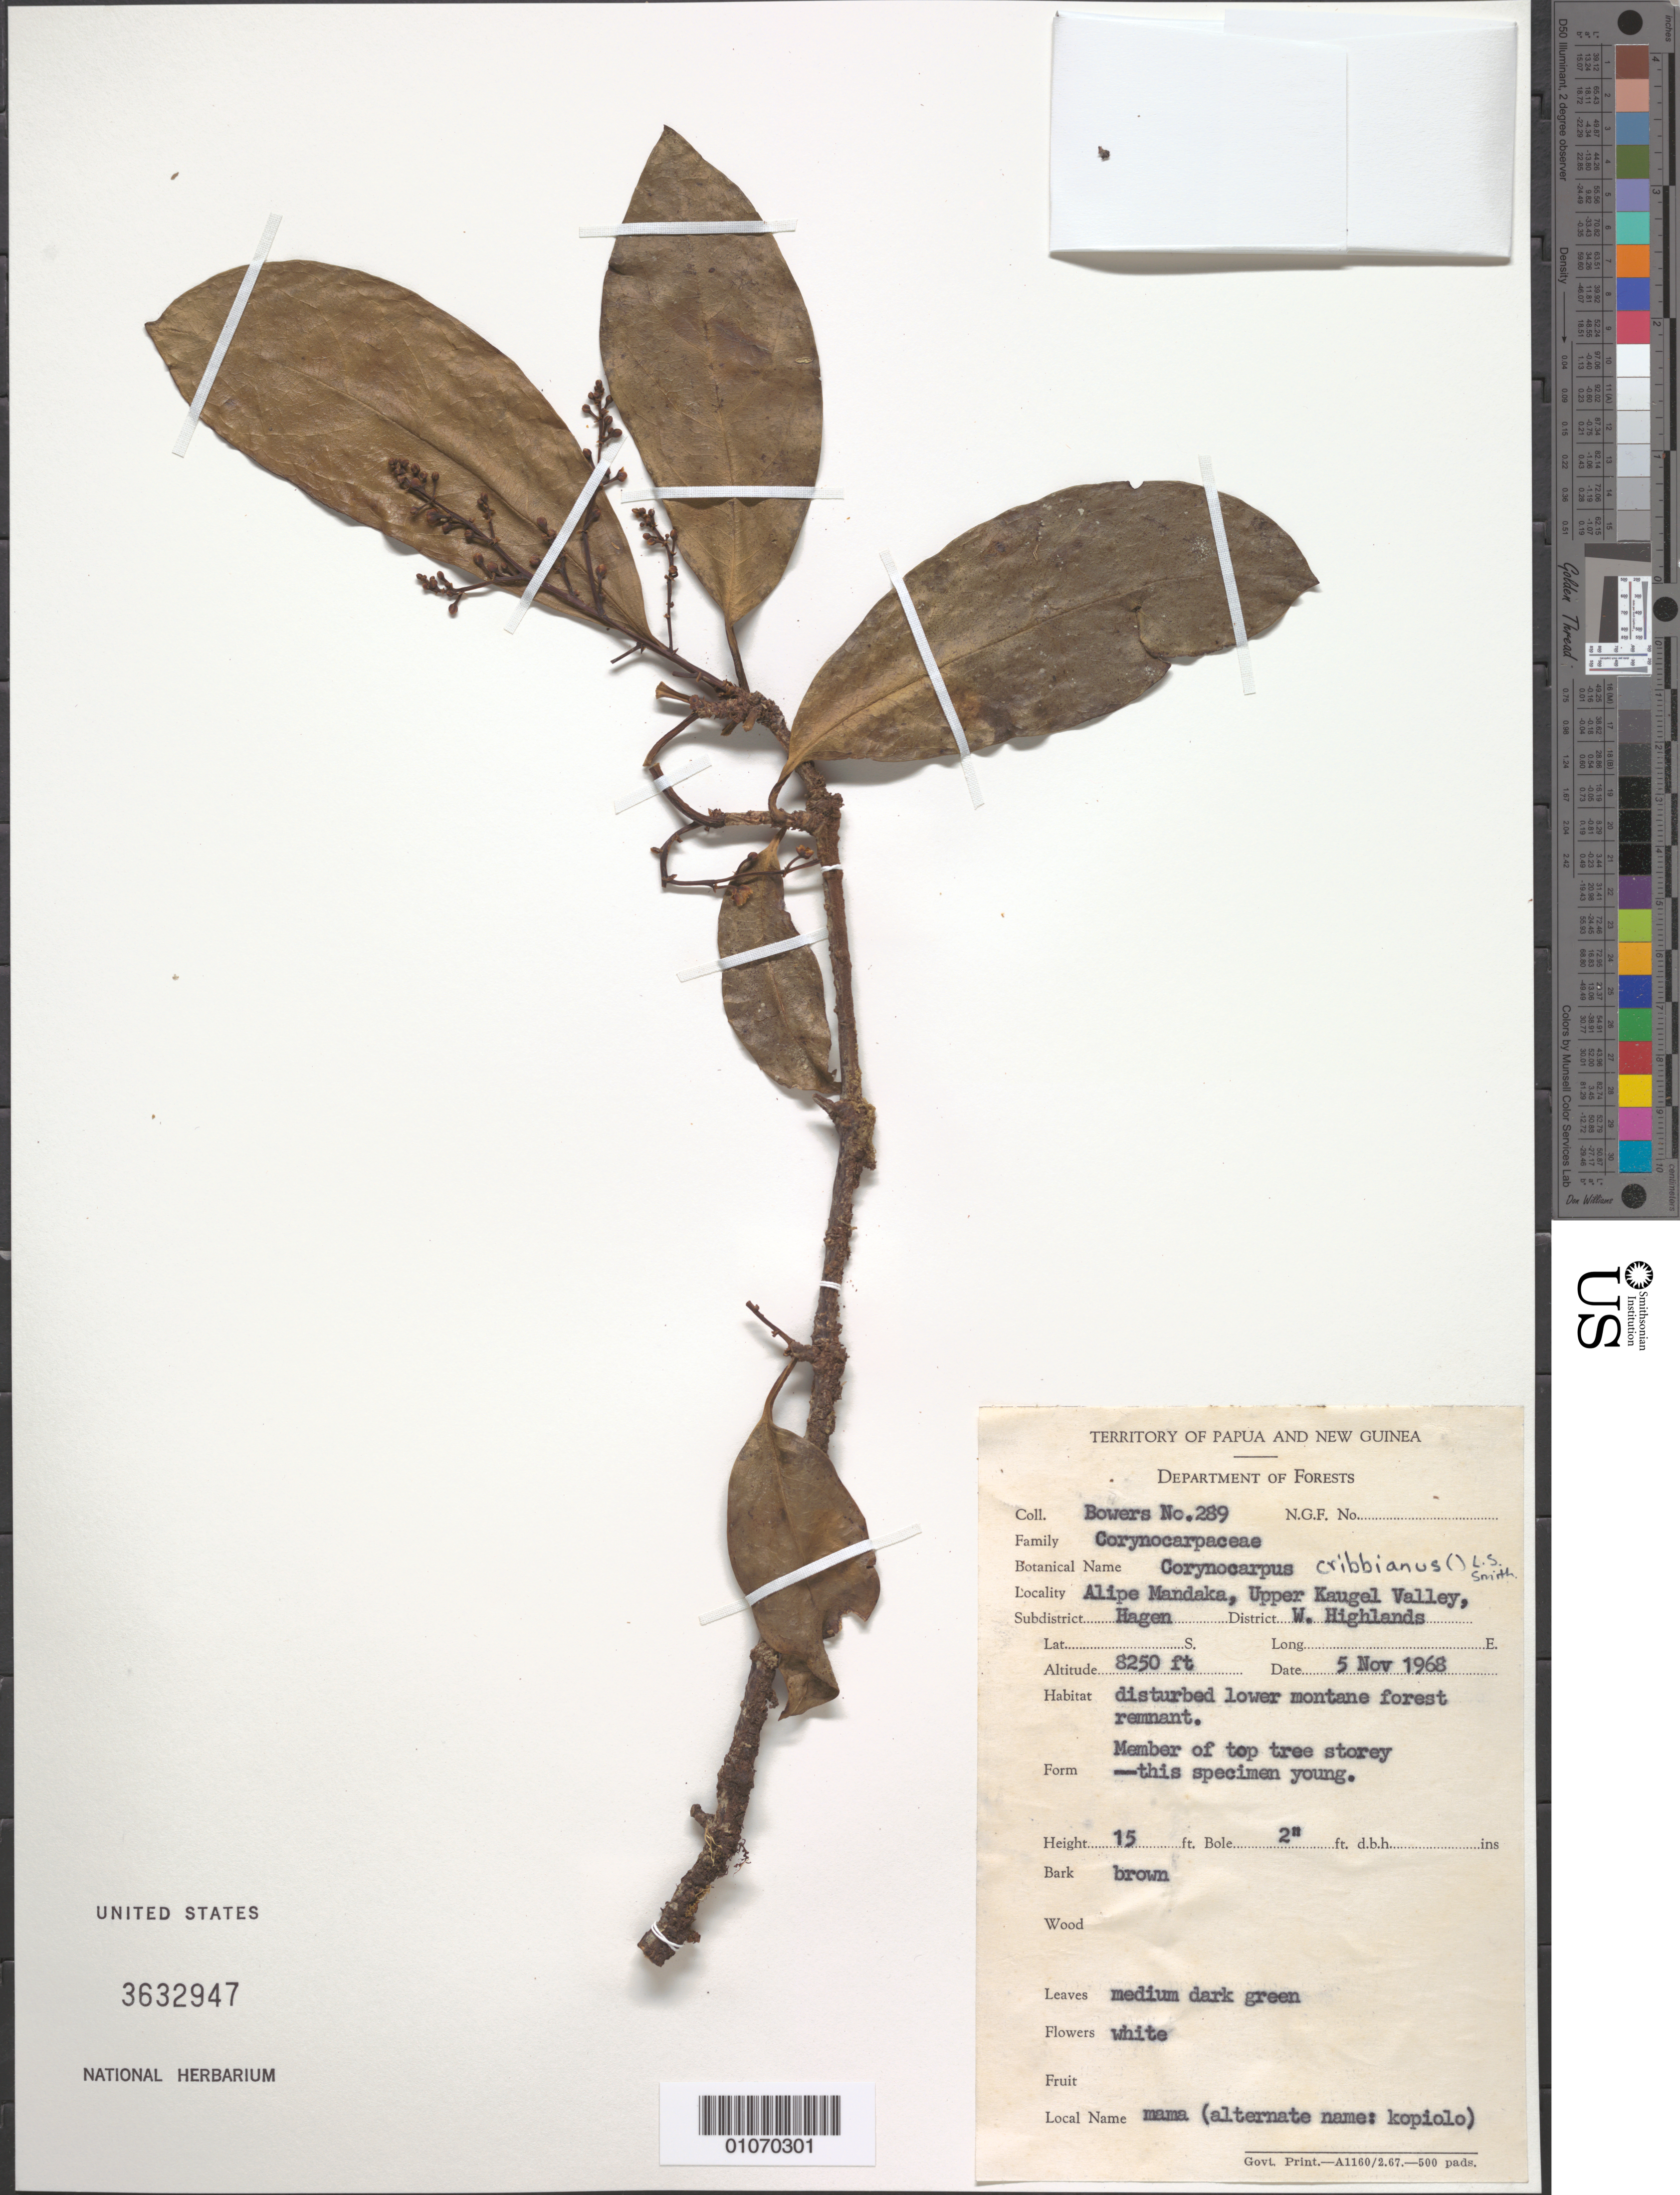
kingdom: Plantae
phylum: Tracheophyta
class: Magnoliopsida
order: Cucurbitales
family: Corynocarpaceae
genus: Corynocarpus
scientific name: Corynocarpus cribbianus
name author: (F.M. Bailey) L.S. Sm.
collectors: -. Bowers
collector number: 289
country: Papua New Guinea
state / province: Western Highlands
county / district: Mount Hagen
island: New Guinea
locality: W. Highlands, hagen, Kaugel Valley, Alipe Mandaka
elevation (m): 2515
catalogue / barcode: US 3632947